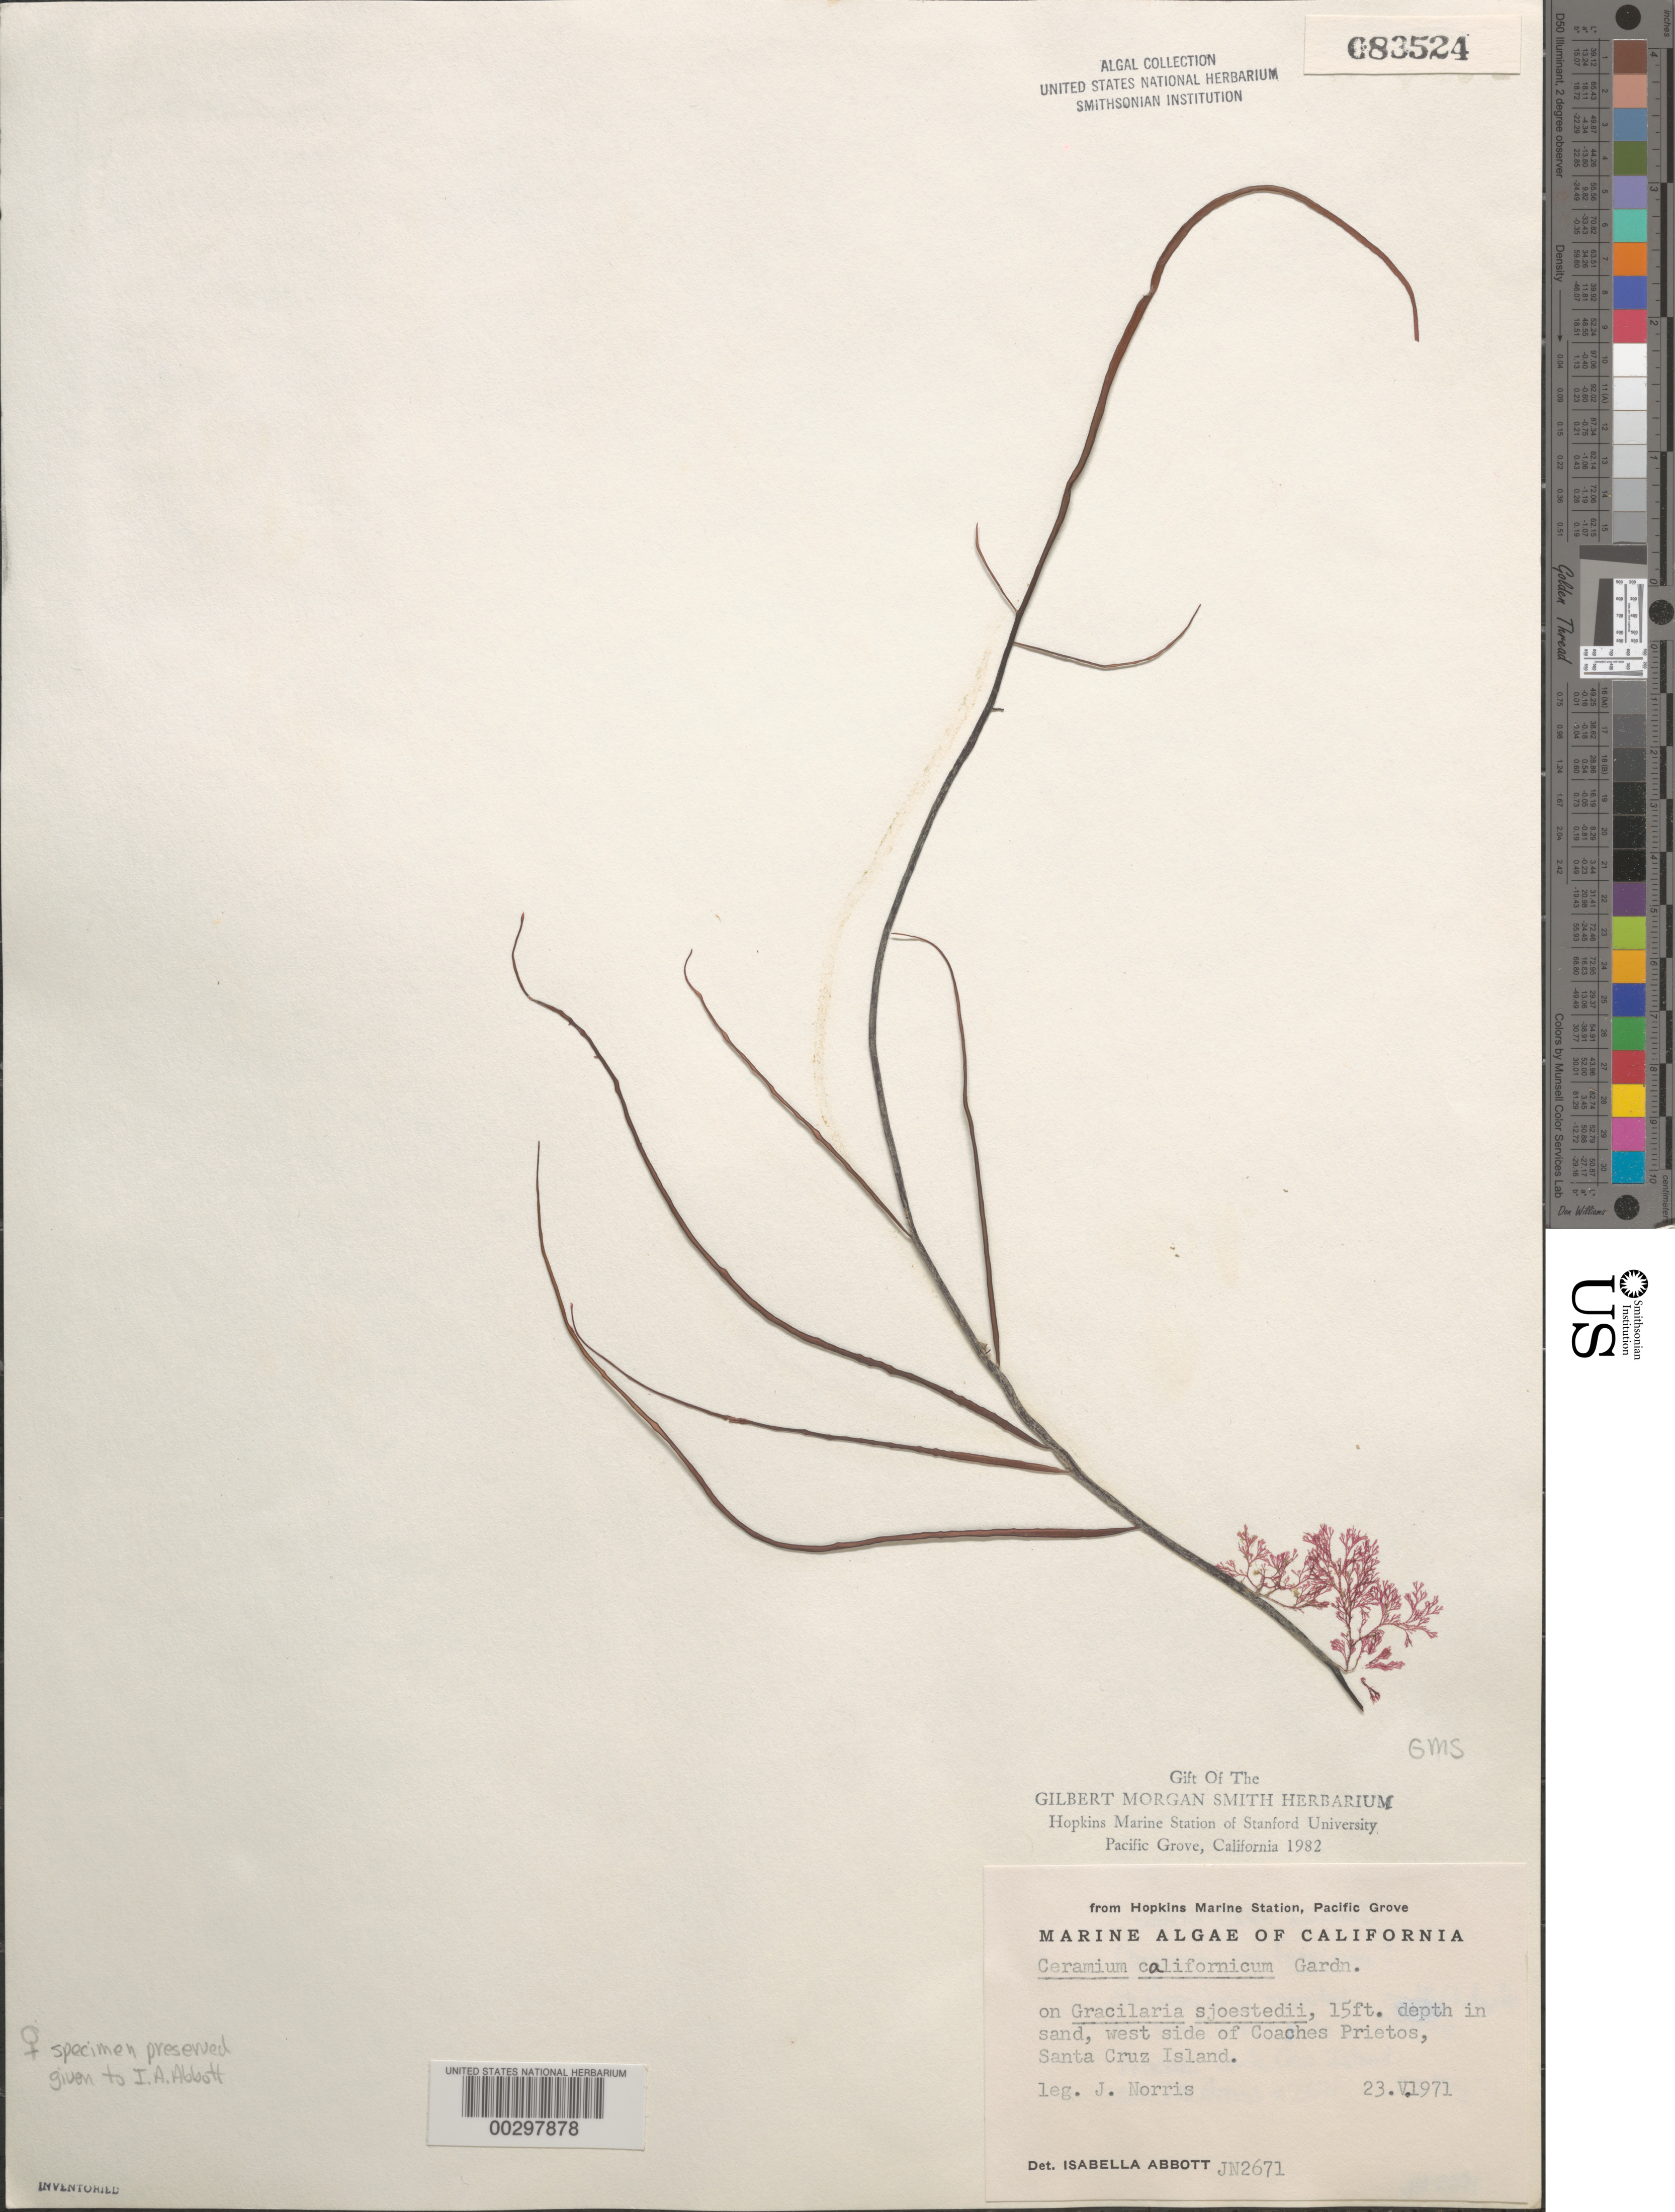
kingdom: Plantae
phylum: Rhodophyta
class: Florideophyceae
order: Ceramiales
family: Ceramiaceae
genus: Ceramium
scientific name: Ceramium californicum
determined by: Abbott, Isabella A.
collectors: J. N. Norris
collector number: JN-2671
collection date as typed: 23 May 1970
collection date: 1970-05-23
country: United States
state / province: California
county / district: Santa Barbara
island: Santa Cruz Island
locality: Coches Prietos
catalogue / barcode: US 83524